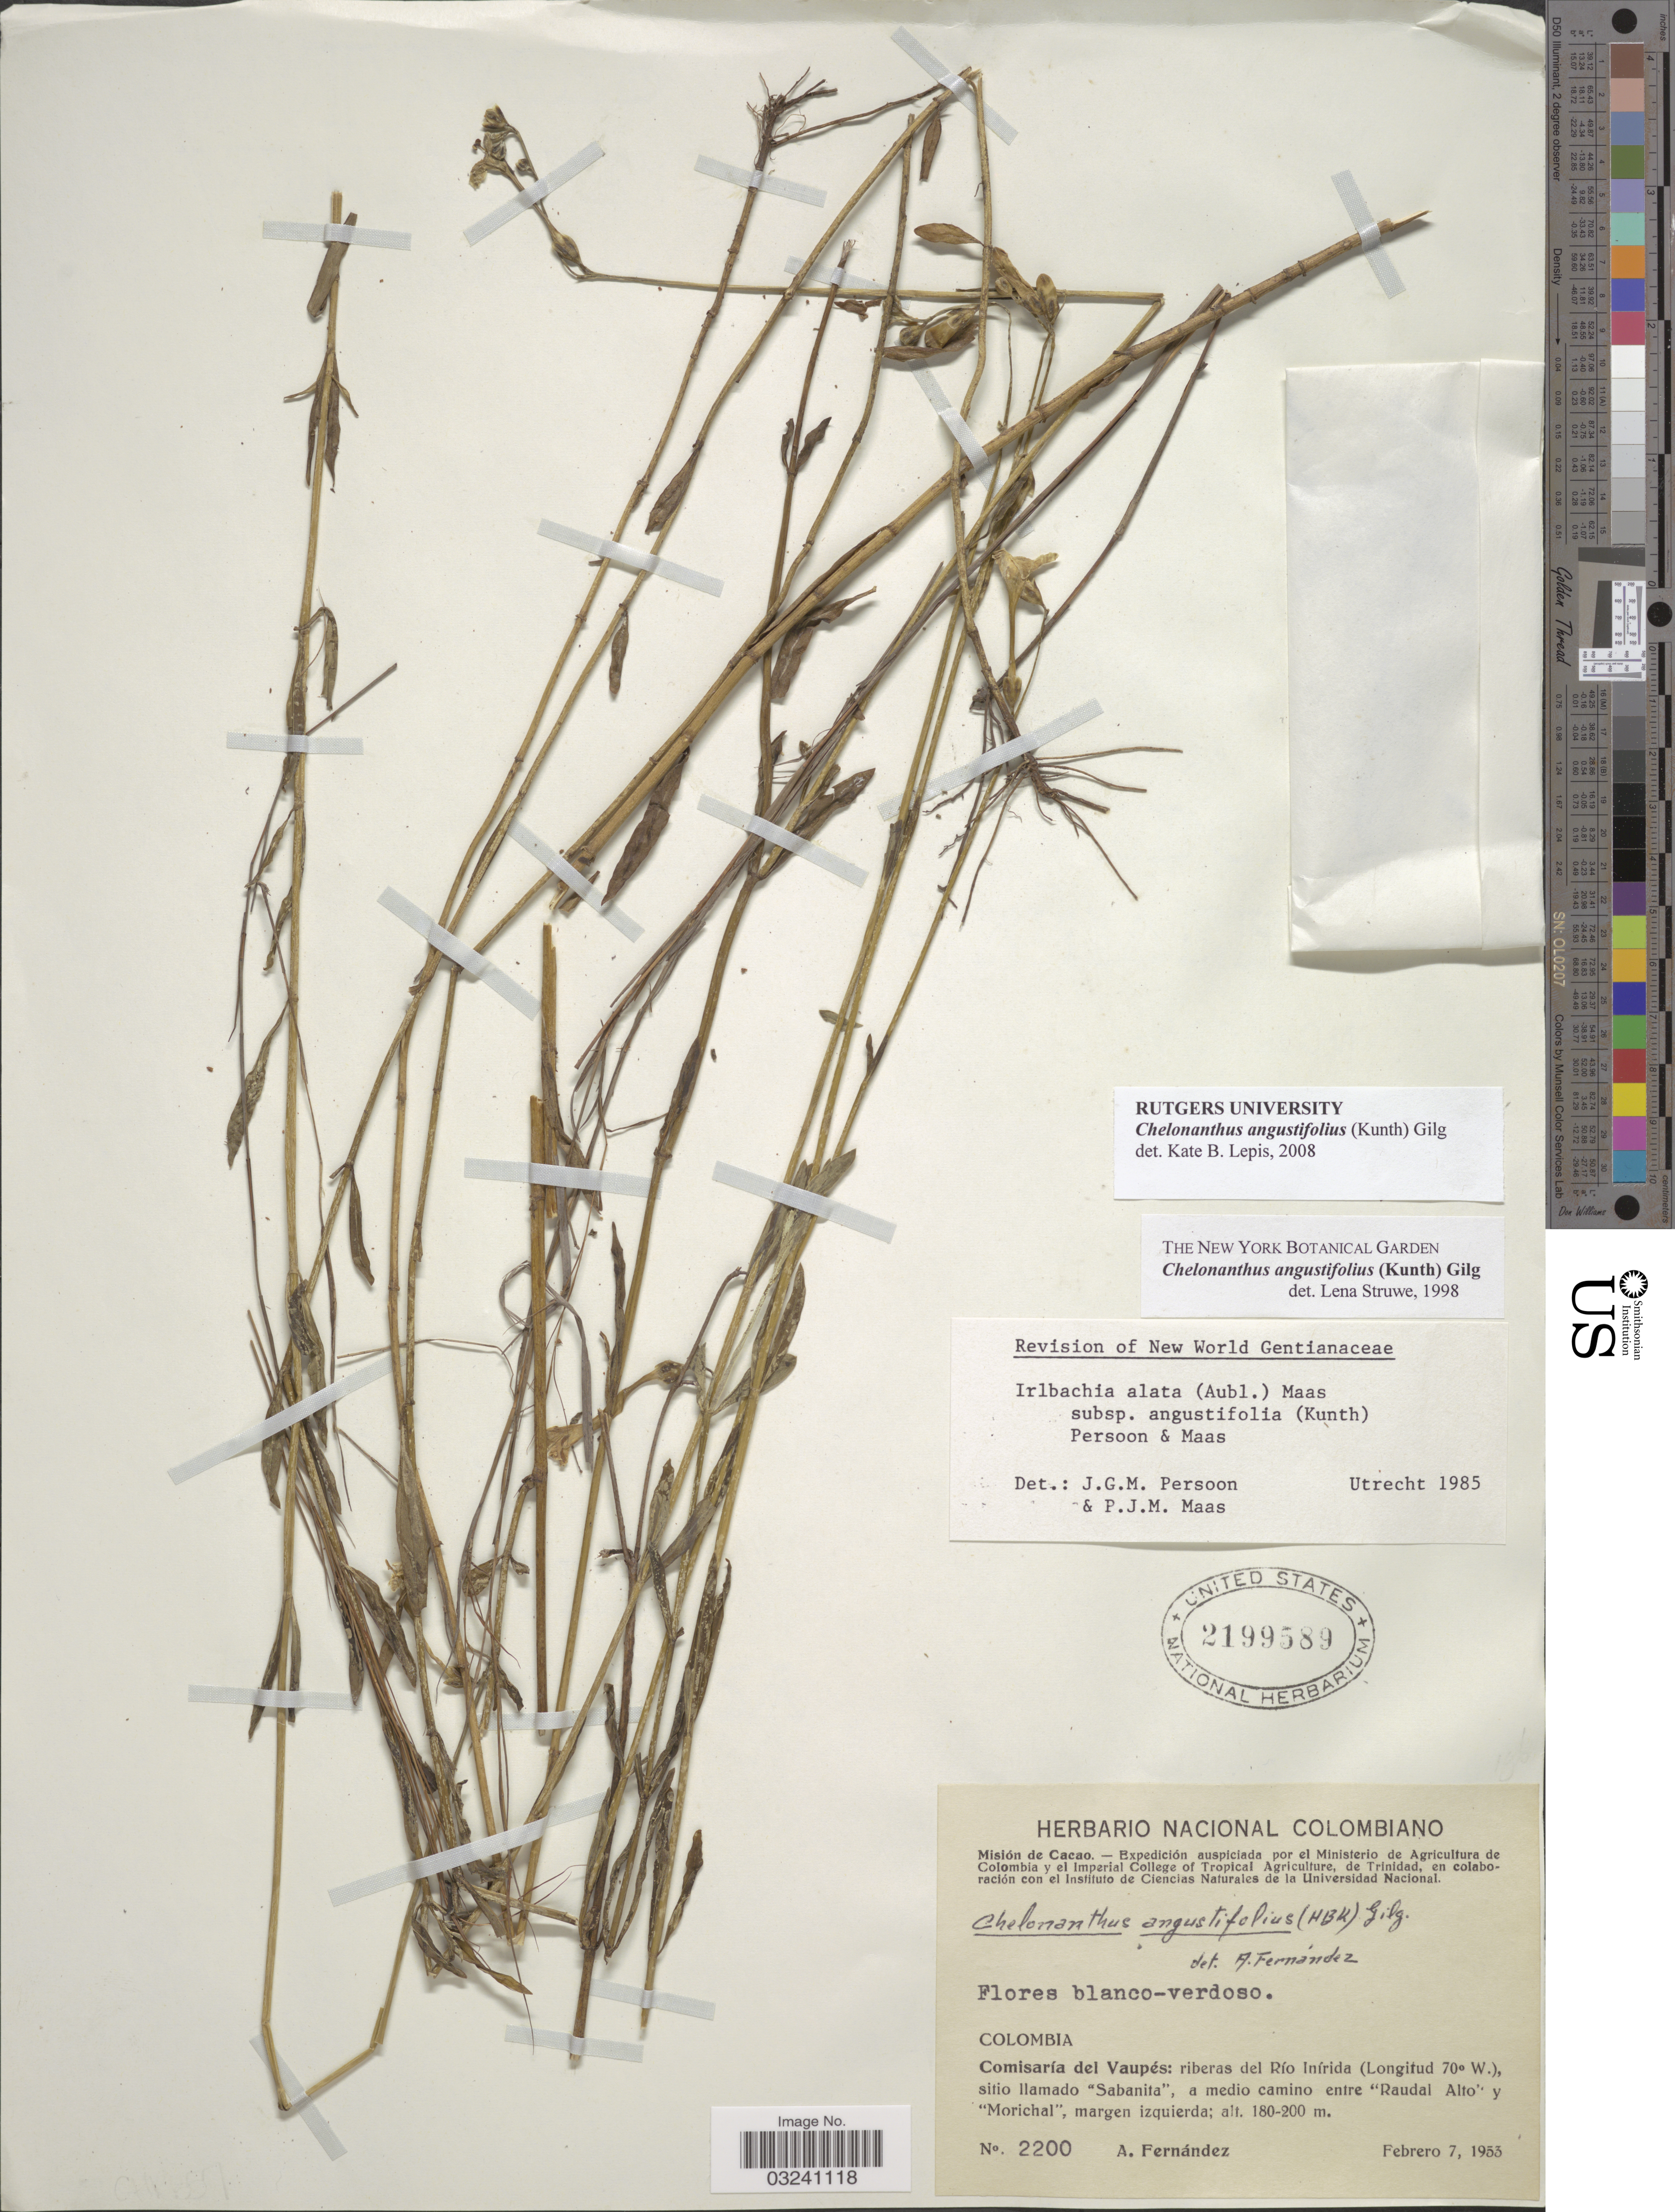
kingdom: Plantae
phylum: Tracheophyta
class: Magnoliopsida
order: Gentianales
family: Gentianaceae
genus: Chelonanthus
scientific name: Chelonanthus angustifolius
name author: (Kunth) Gilg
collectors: A. Fernández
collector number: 2200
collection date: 1953-02-07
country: Colombia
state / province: Vaupés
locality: Comisaría del Vaupés: riberas del Río Inírida, sitio llamado "Sabanita", a medio camino entre "Raudal Alto" y "Morichal", margen izquierda.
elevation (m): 180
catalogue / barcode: US 2199589